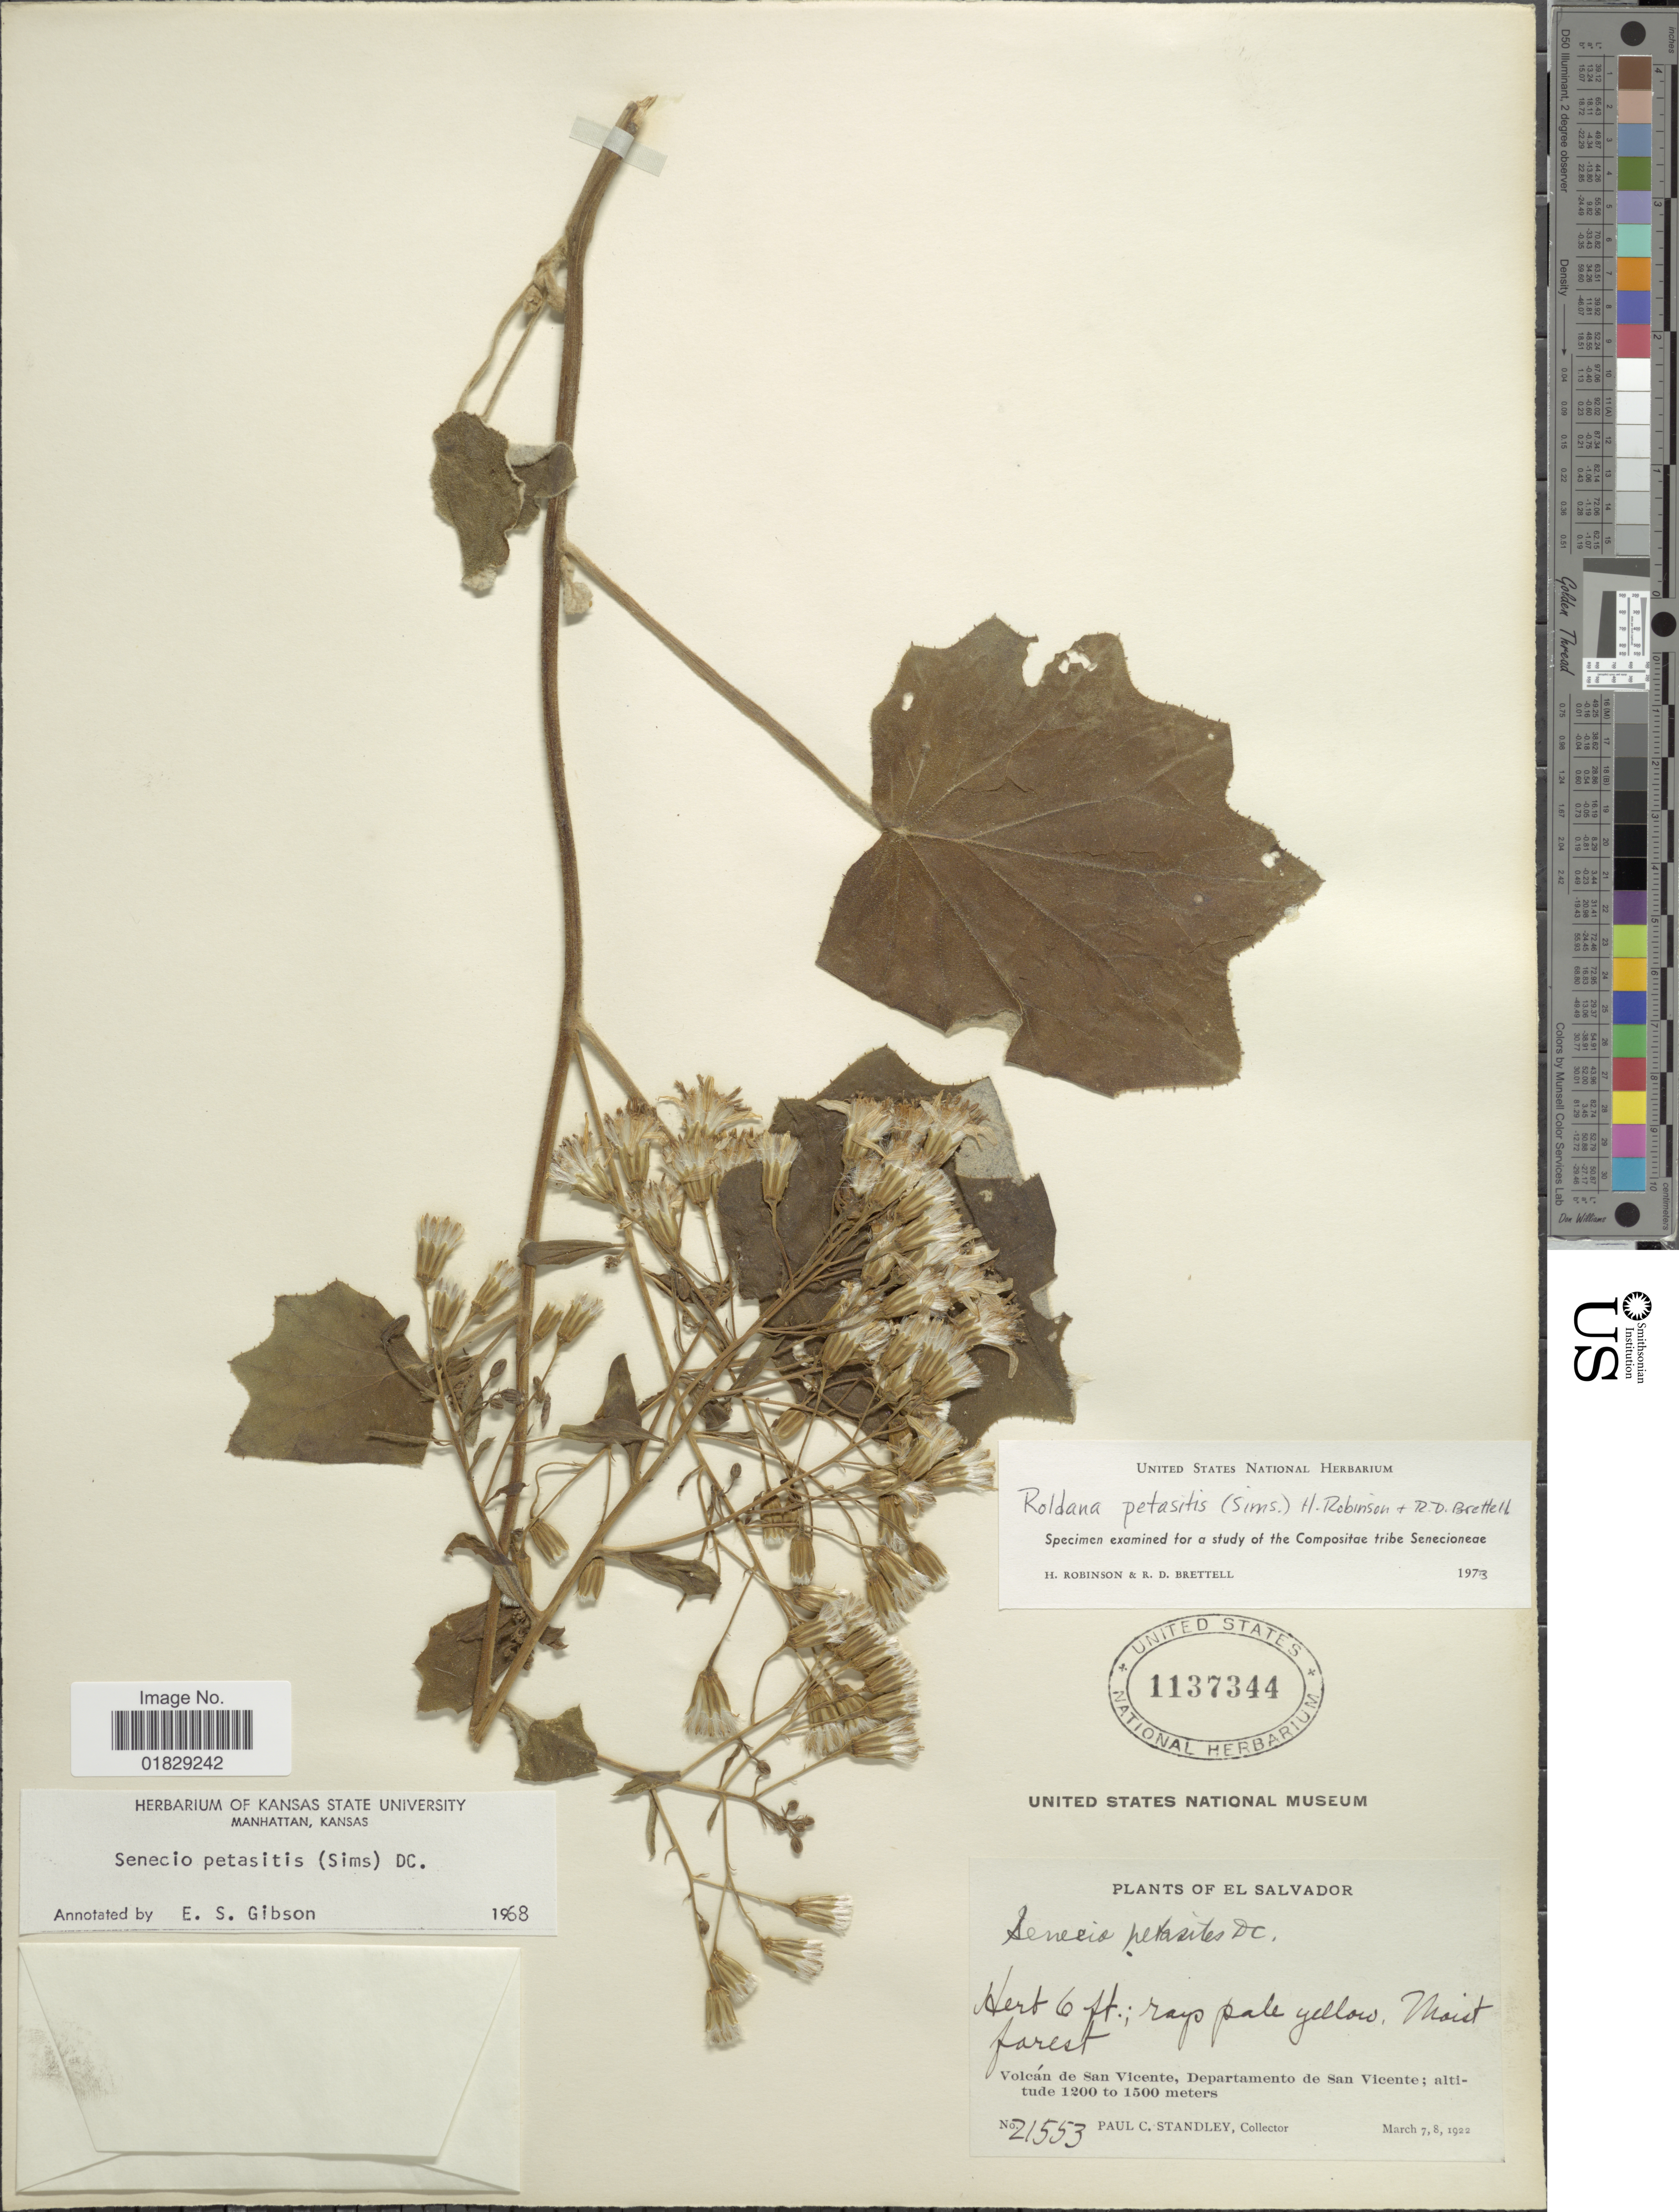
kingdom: Plantae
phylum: Tracheophyta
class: Magnoliopsida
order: Asterales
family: Asteraceae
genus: Roldana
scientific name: Roldana petasitis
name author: (Sims) H. Rob. & Brettell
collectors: P. C. Standley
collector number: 21553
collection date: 1922-03-07/1922-03-08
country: El Salvador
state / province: San Vincente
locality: Volcán de San Vicente, Departamento de San Vicente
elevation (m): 1200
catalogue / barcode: US 1137344